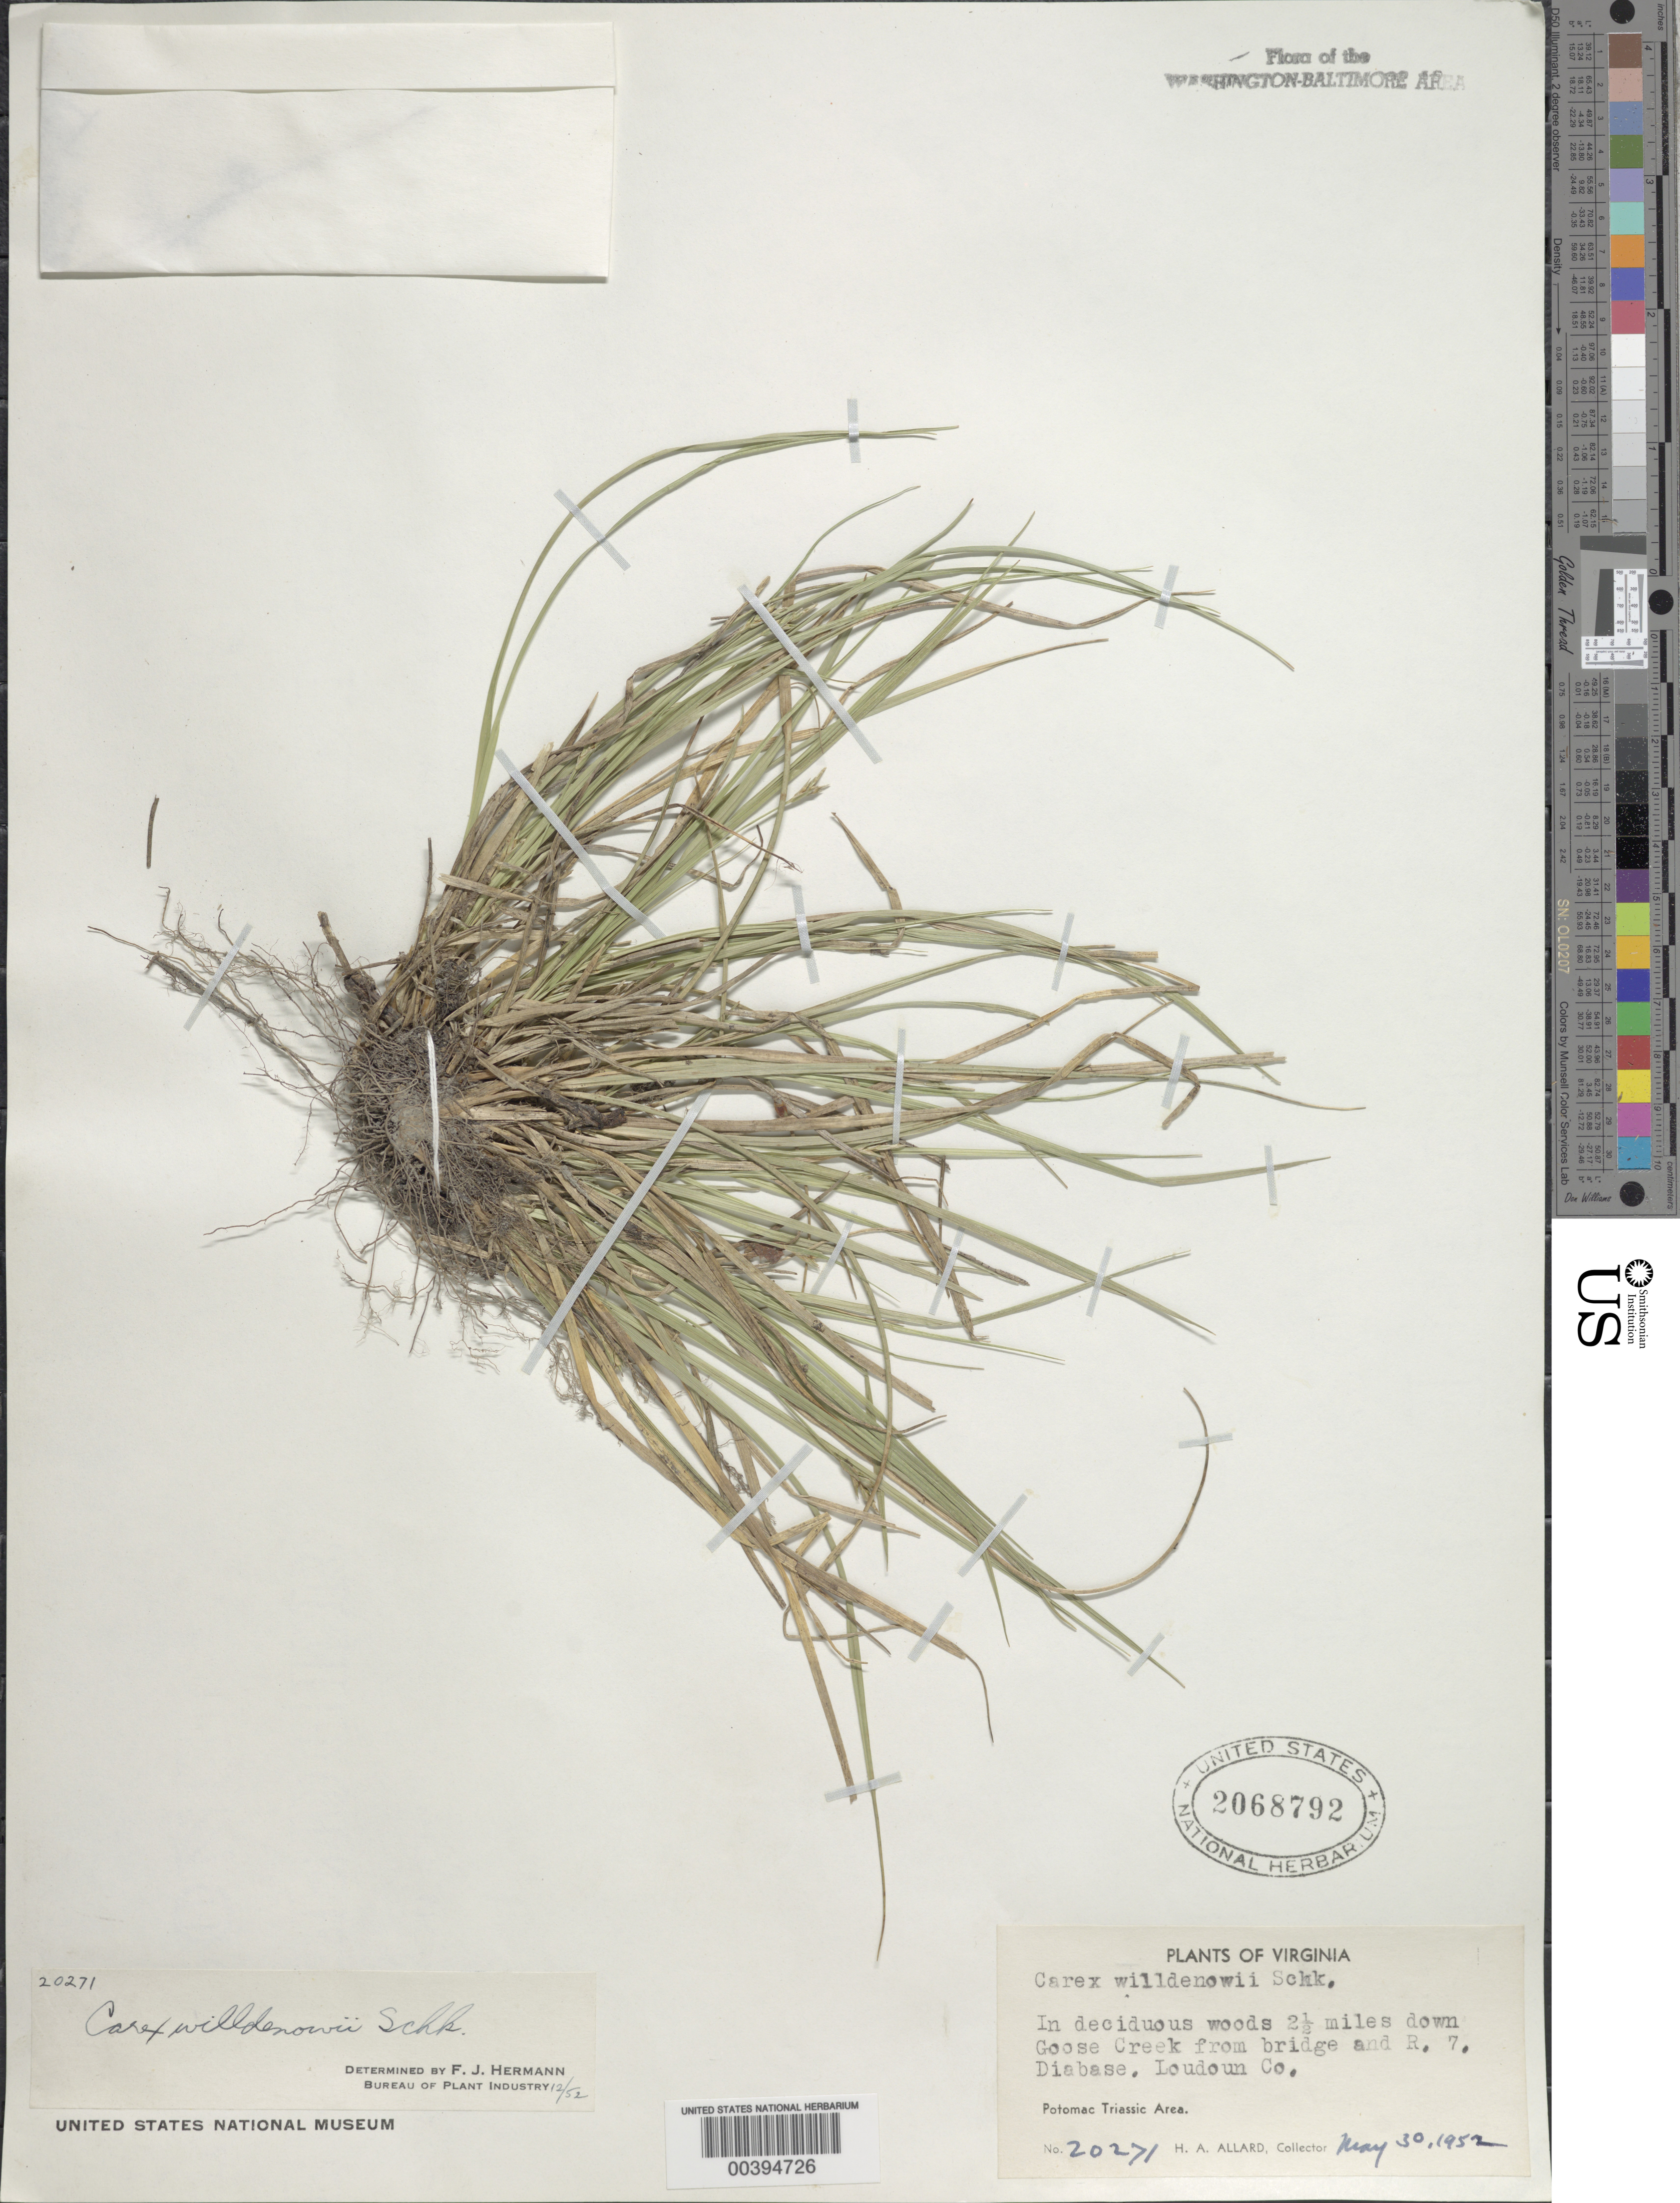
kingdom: Plantae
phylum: Tracheophyta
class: Liliopsida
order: Poales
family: Cyperaceae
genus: Carex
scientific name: Carex willdenowii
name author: Willd.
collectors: H. A. Allard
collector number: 20271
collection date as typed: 30 May 1952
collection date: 1952-05-30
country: United States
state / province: Virginia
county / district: Loudoun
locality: downstream from Route 7 on Goose Creek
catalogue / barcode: US 2068792